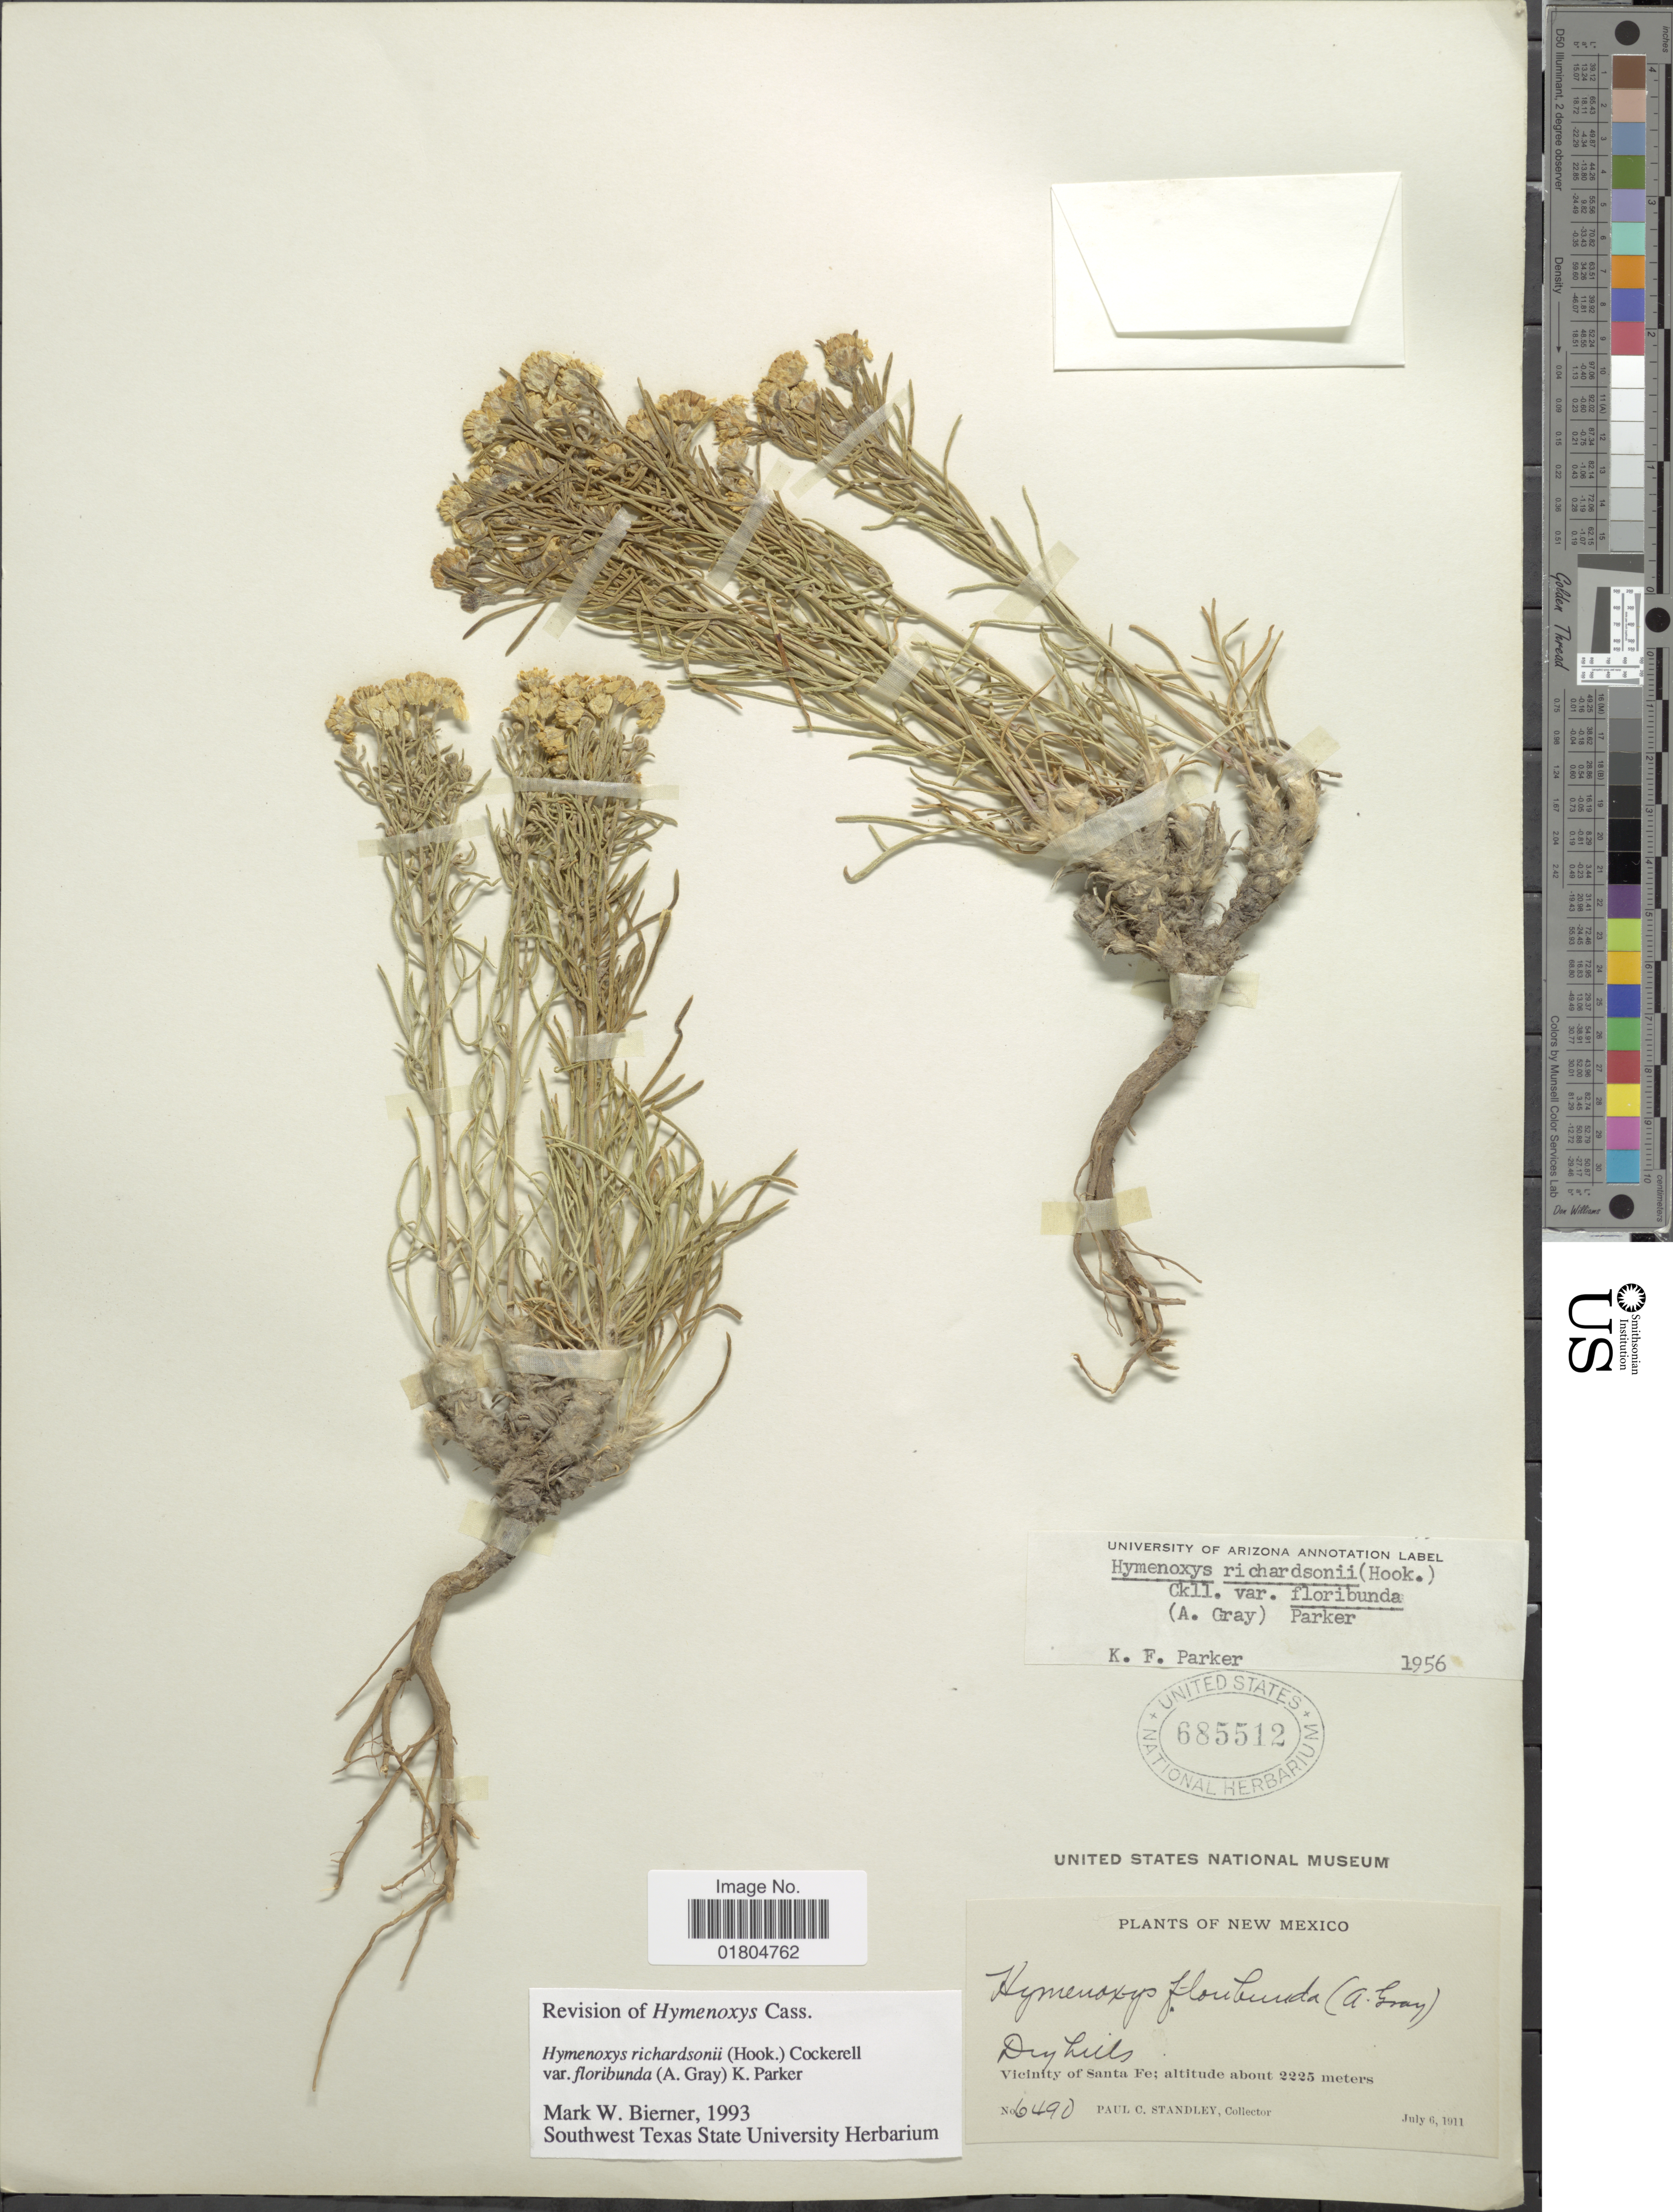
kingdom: Plantae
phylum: Tracheophyta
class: Magnoliopsida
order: Asterales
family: Asteraceae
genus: Hymenoxys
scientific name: Hymenoxys richardsonii var. floribunda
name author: (A. Gray) K.F. Parker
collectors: P. C. Standley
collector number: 6490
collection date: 1911-07-06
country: United States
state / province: New Mexico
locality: Vicinity of Santa Fe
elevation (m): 2225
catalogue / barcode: US 685512